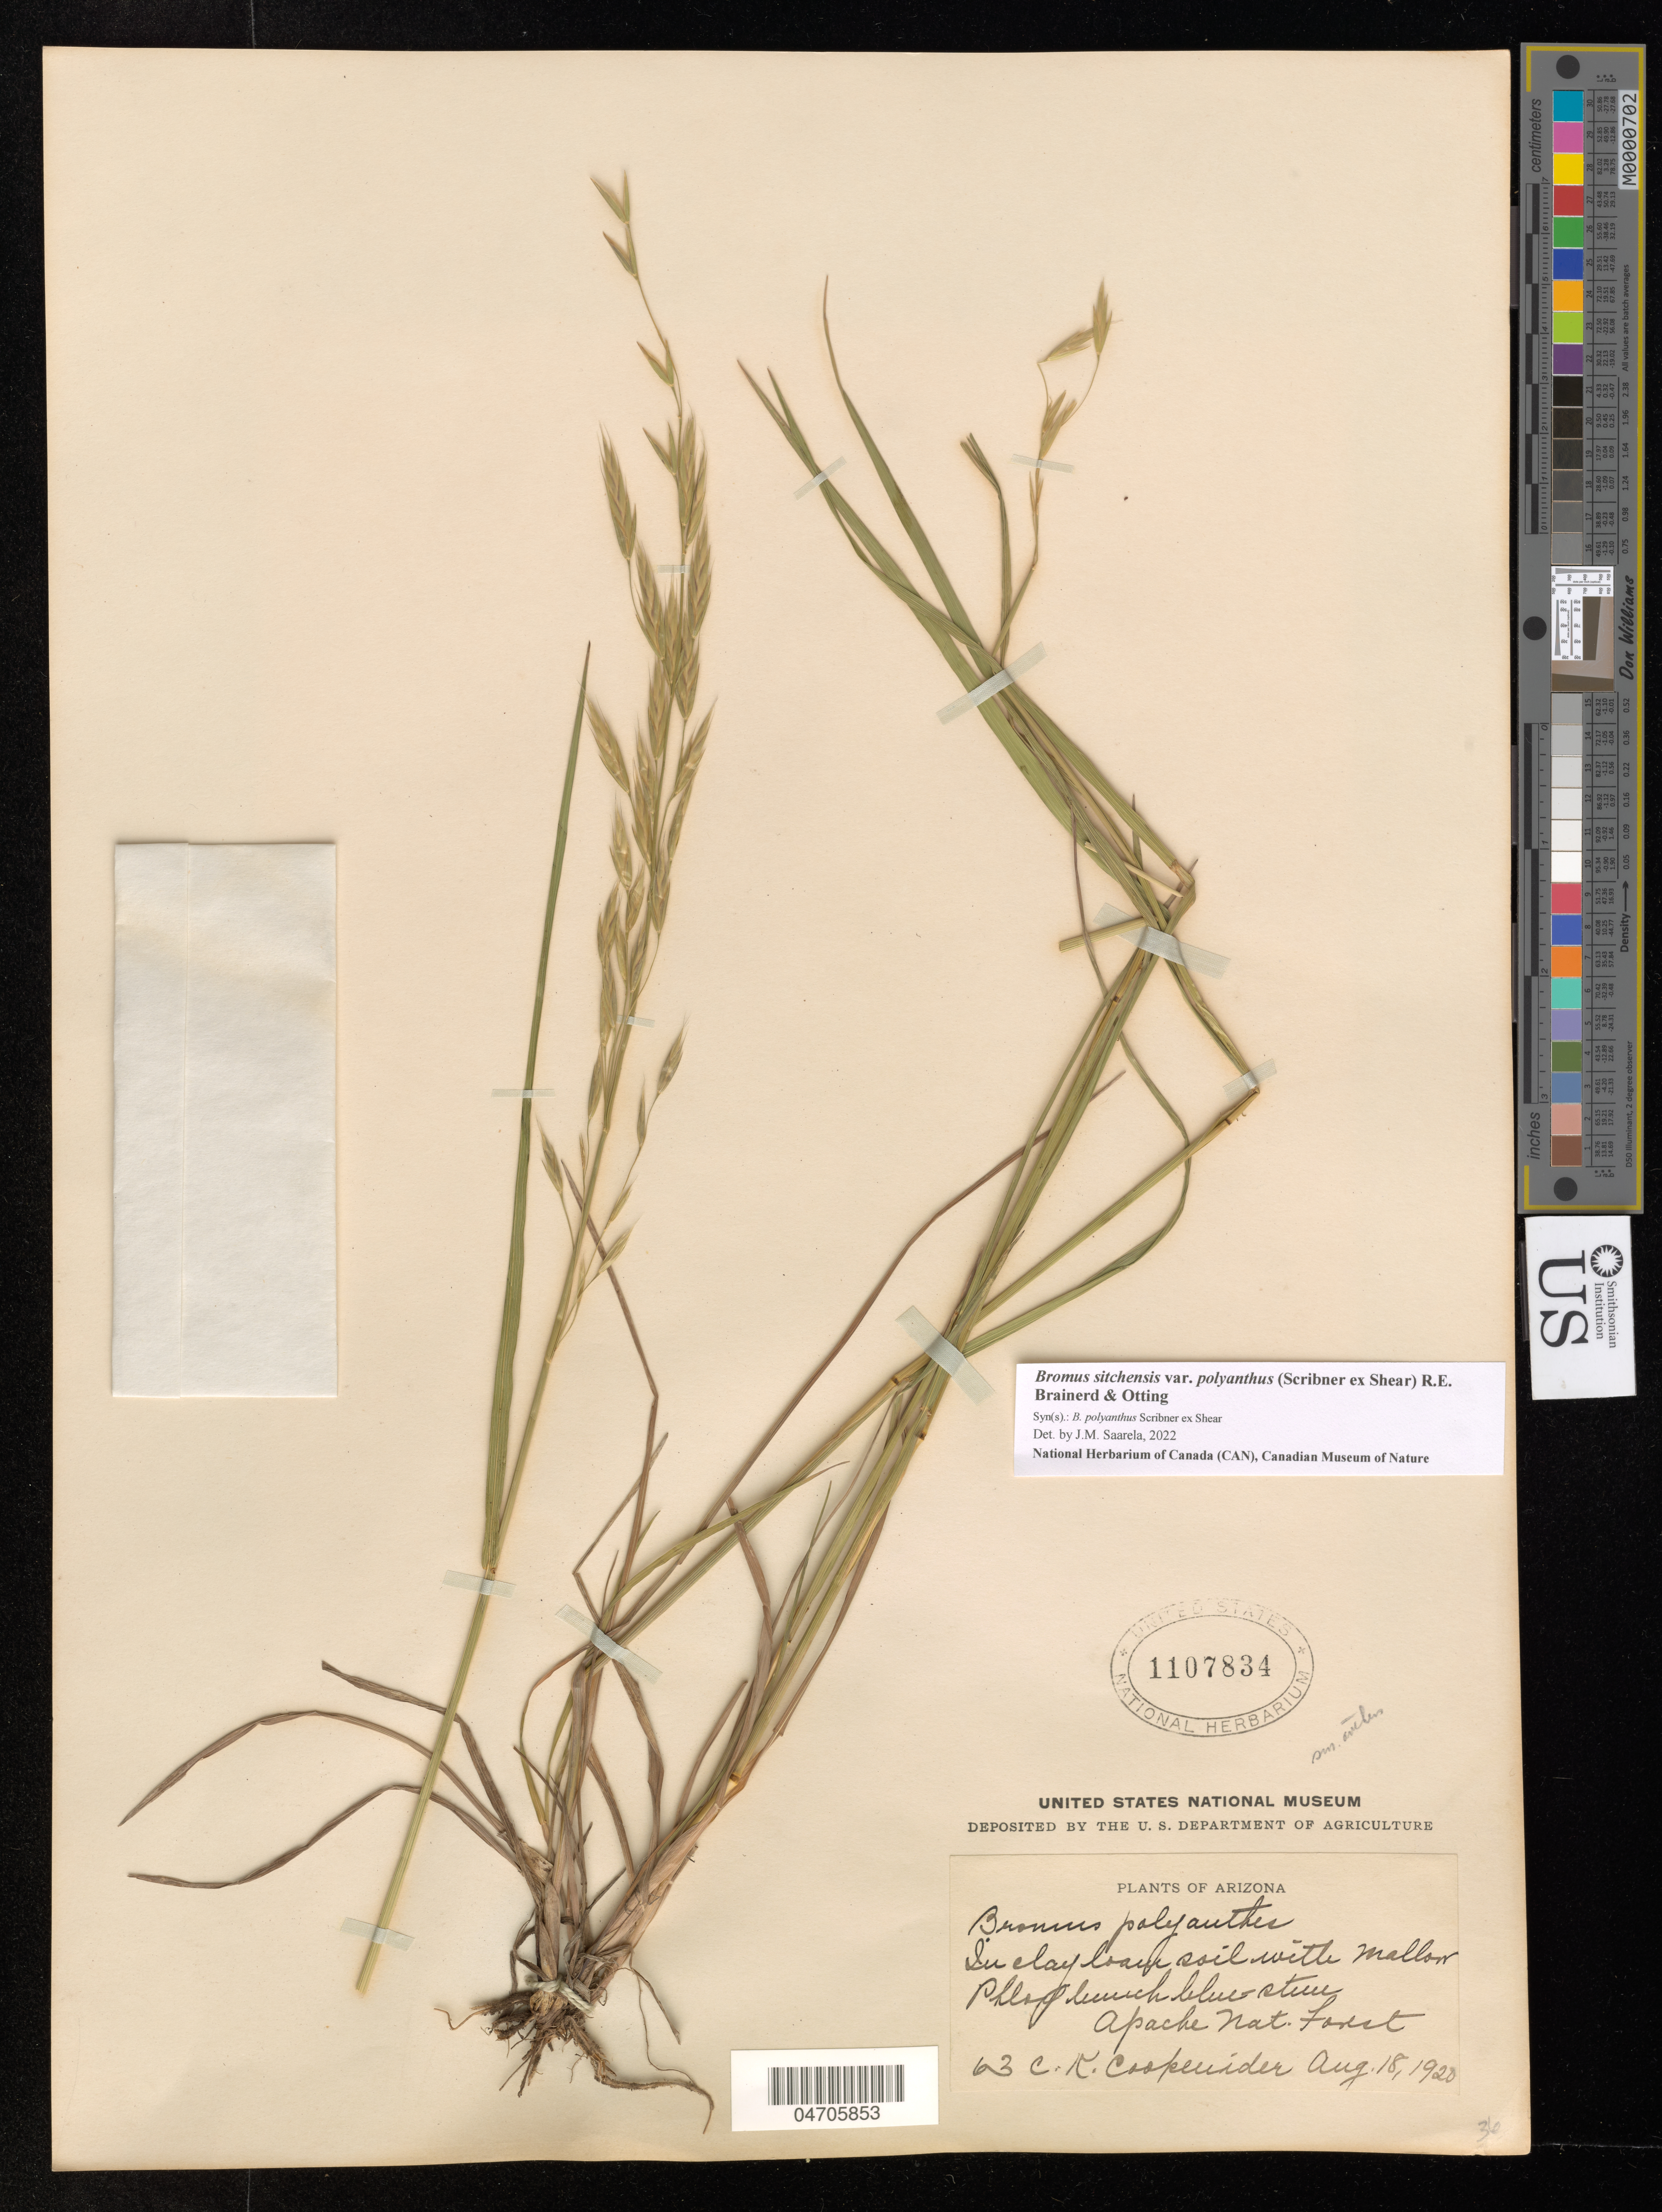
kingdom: Plantae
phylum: Tracheophyta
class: Liliopsida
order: Poales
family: Poaceae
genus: Bromus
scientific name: Bromus sitchensis var. polyanthus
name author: (Scribn. ex Shear) R.E. Brainerd & Otting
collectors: C. Cooperrider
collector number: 63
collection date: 1920-08-18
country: United States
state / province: Arizona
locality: Apache Nat. Forest.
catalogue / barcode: US 1107834